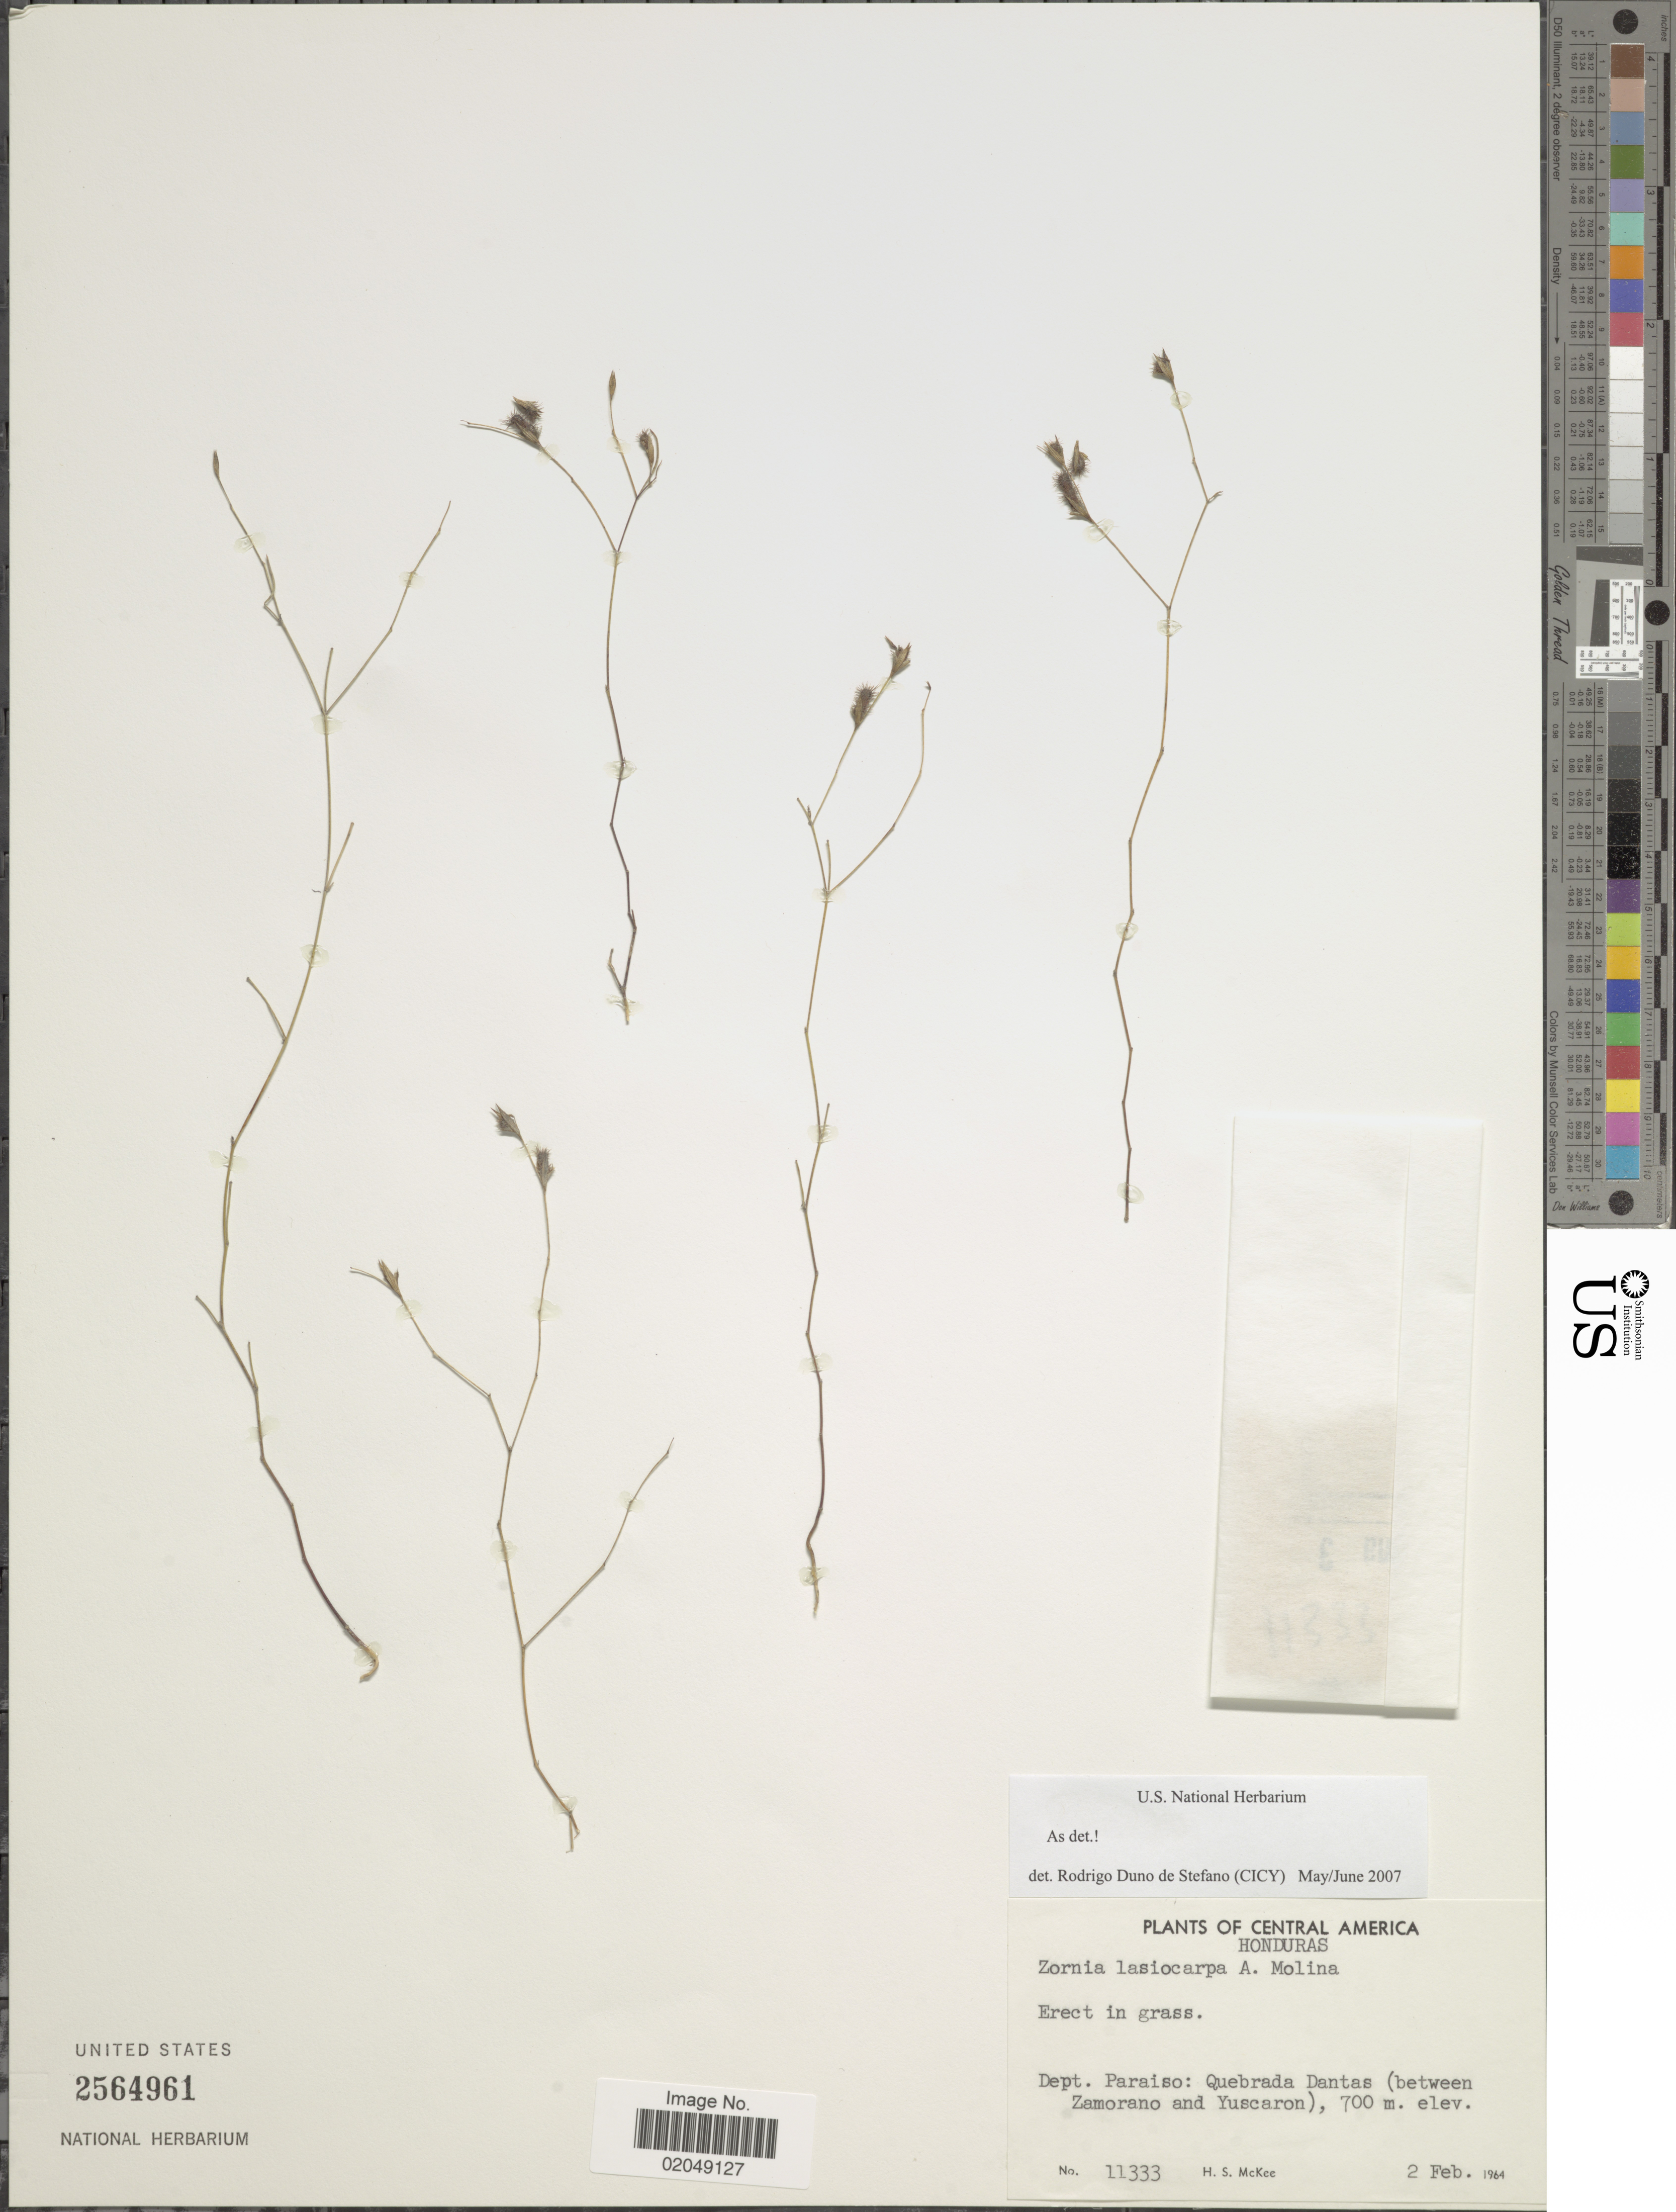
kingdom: Plantae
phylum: Tracheophyta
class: Magnoliopsida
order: Fabales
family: Fabaceae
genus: Zornia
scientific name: Zornia lasiocarpa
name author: Ant. Molina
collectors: H. S. McKee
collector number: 11333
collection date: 1964-02-02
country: Honduras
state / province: El Paraíso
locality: Central America, Quebrada Dantasb (between Zamorano and Yuscaron)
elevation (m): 700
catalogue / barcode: US 2564961